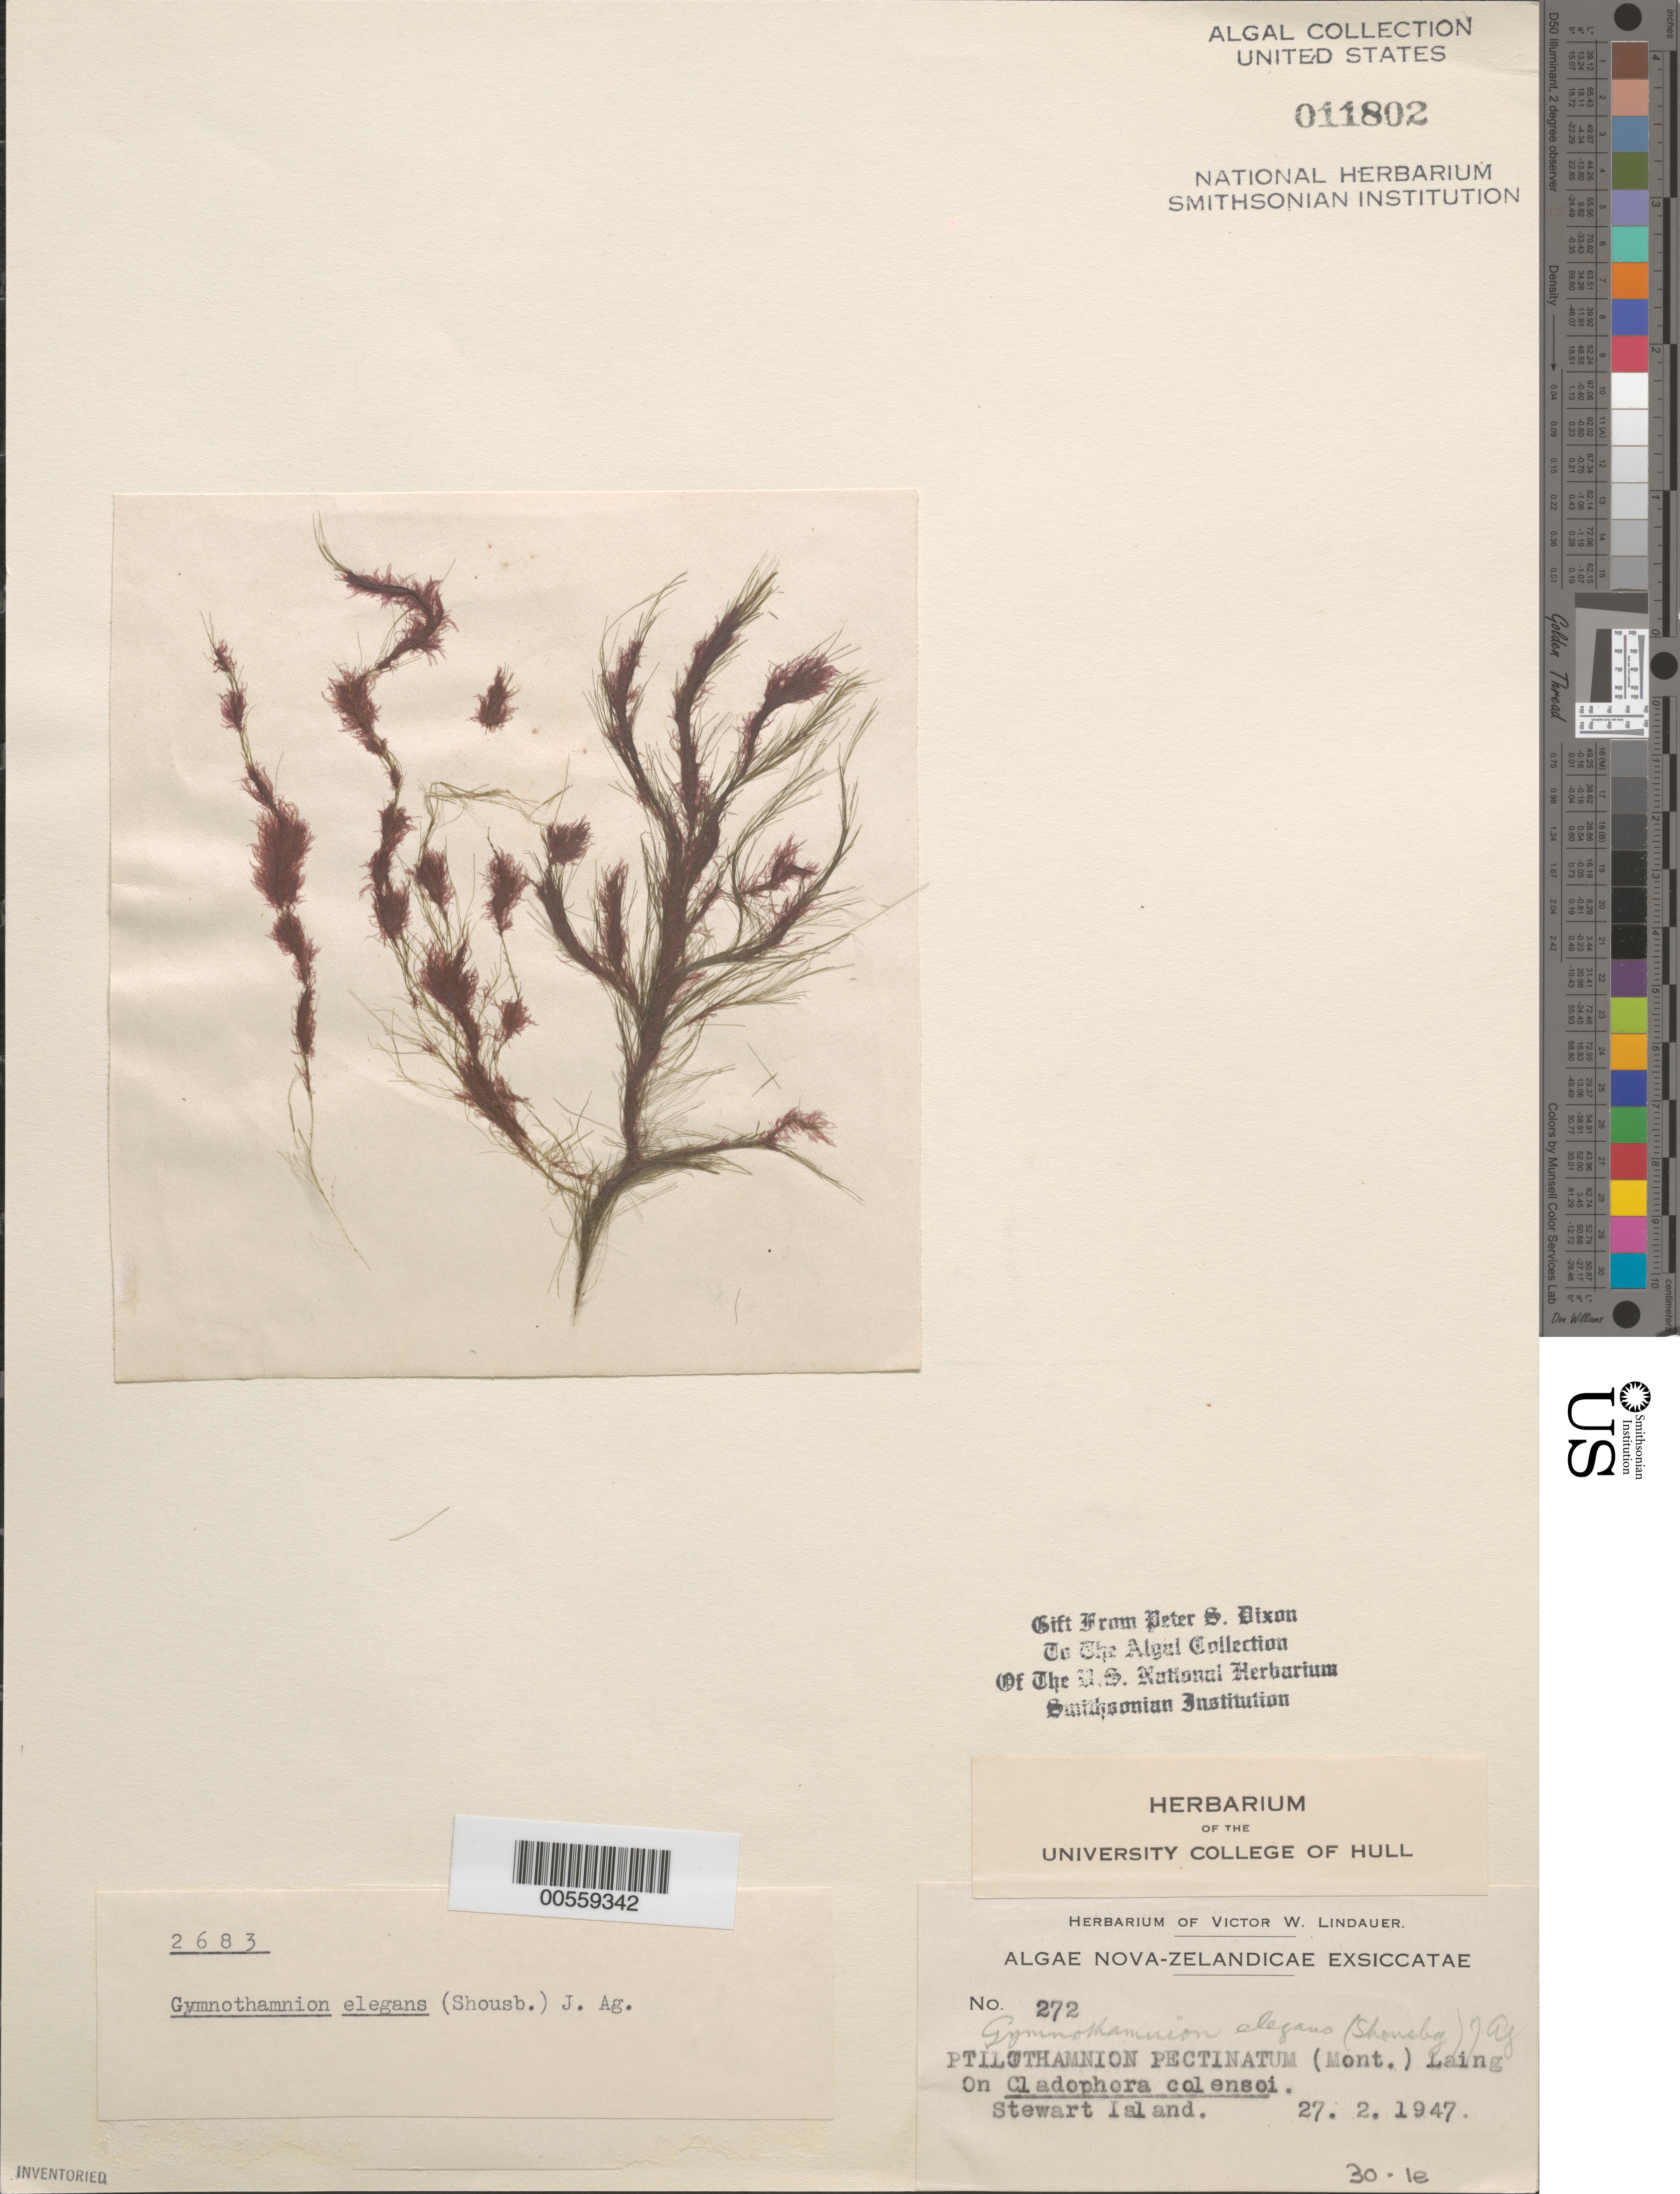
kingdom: Plantae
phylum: Rhodophyta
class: Florideophyceae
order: Ceramiales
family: Ceramiaceae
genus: Gymnothamnion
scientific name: Gymnothamnion elegans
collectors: V. Lindauer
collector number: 272 & PSD 2683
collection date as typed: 27 Feb 1947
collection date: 1947-02-27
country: New Zealand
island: Stewart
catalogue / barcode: US 11802